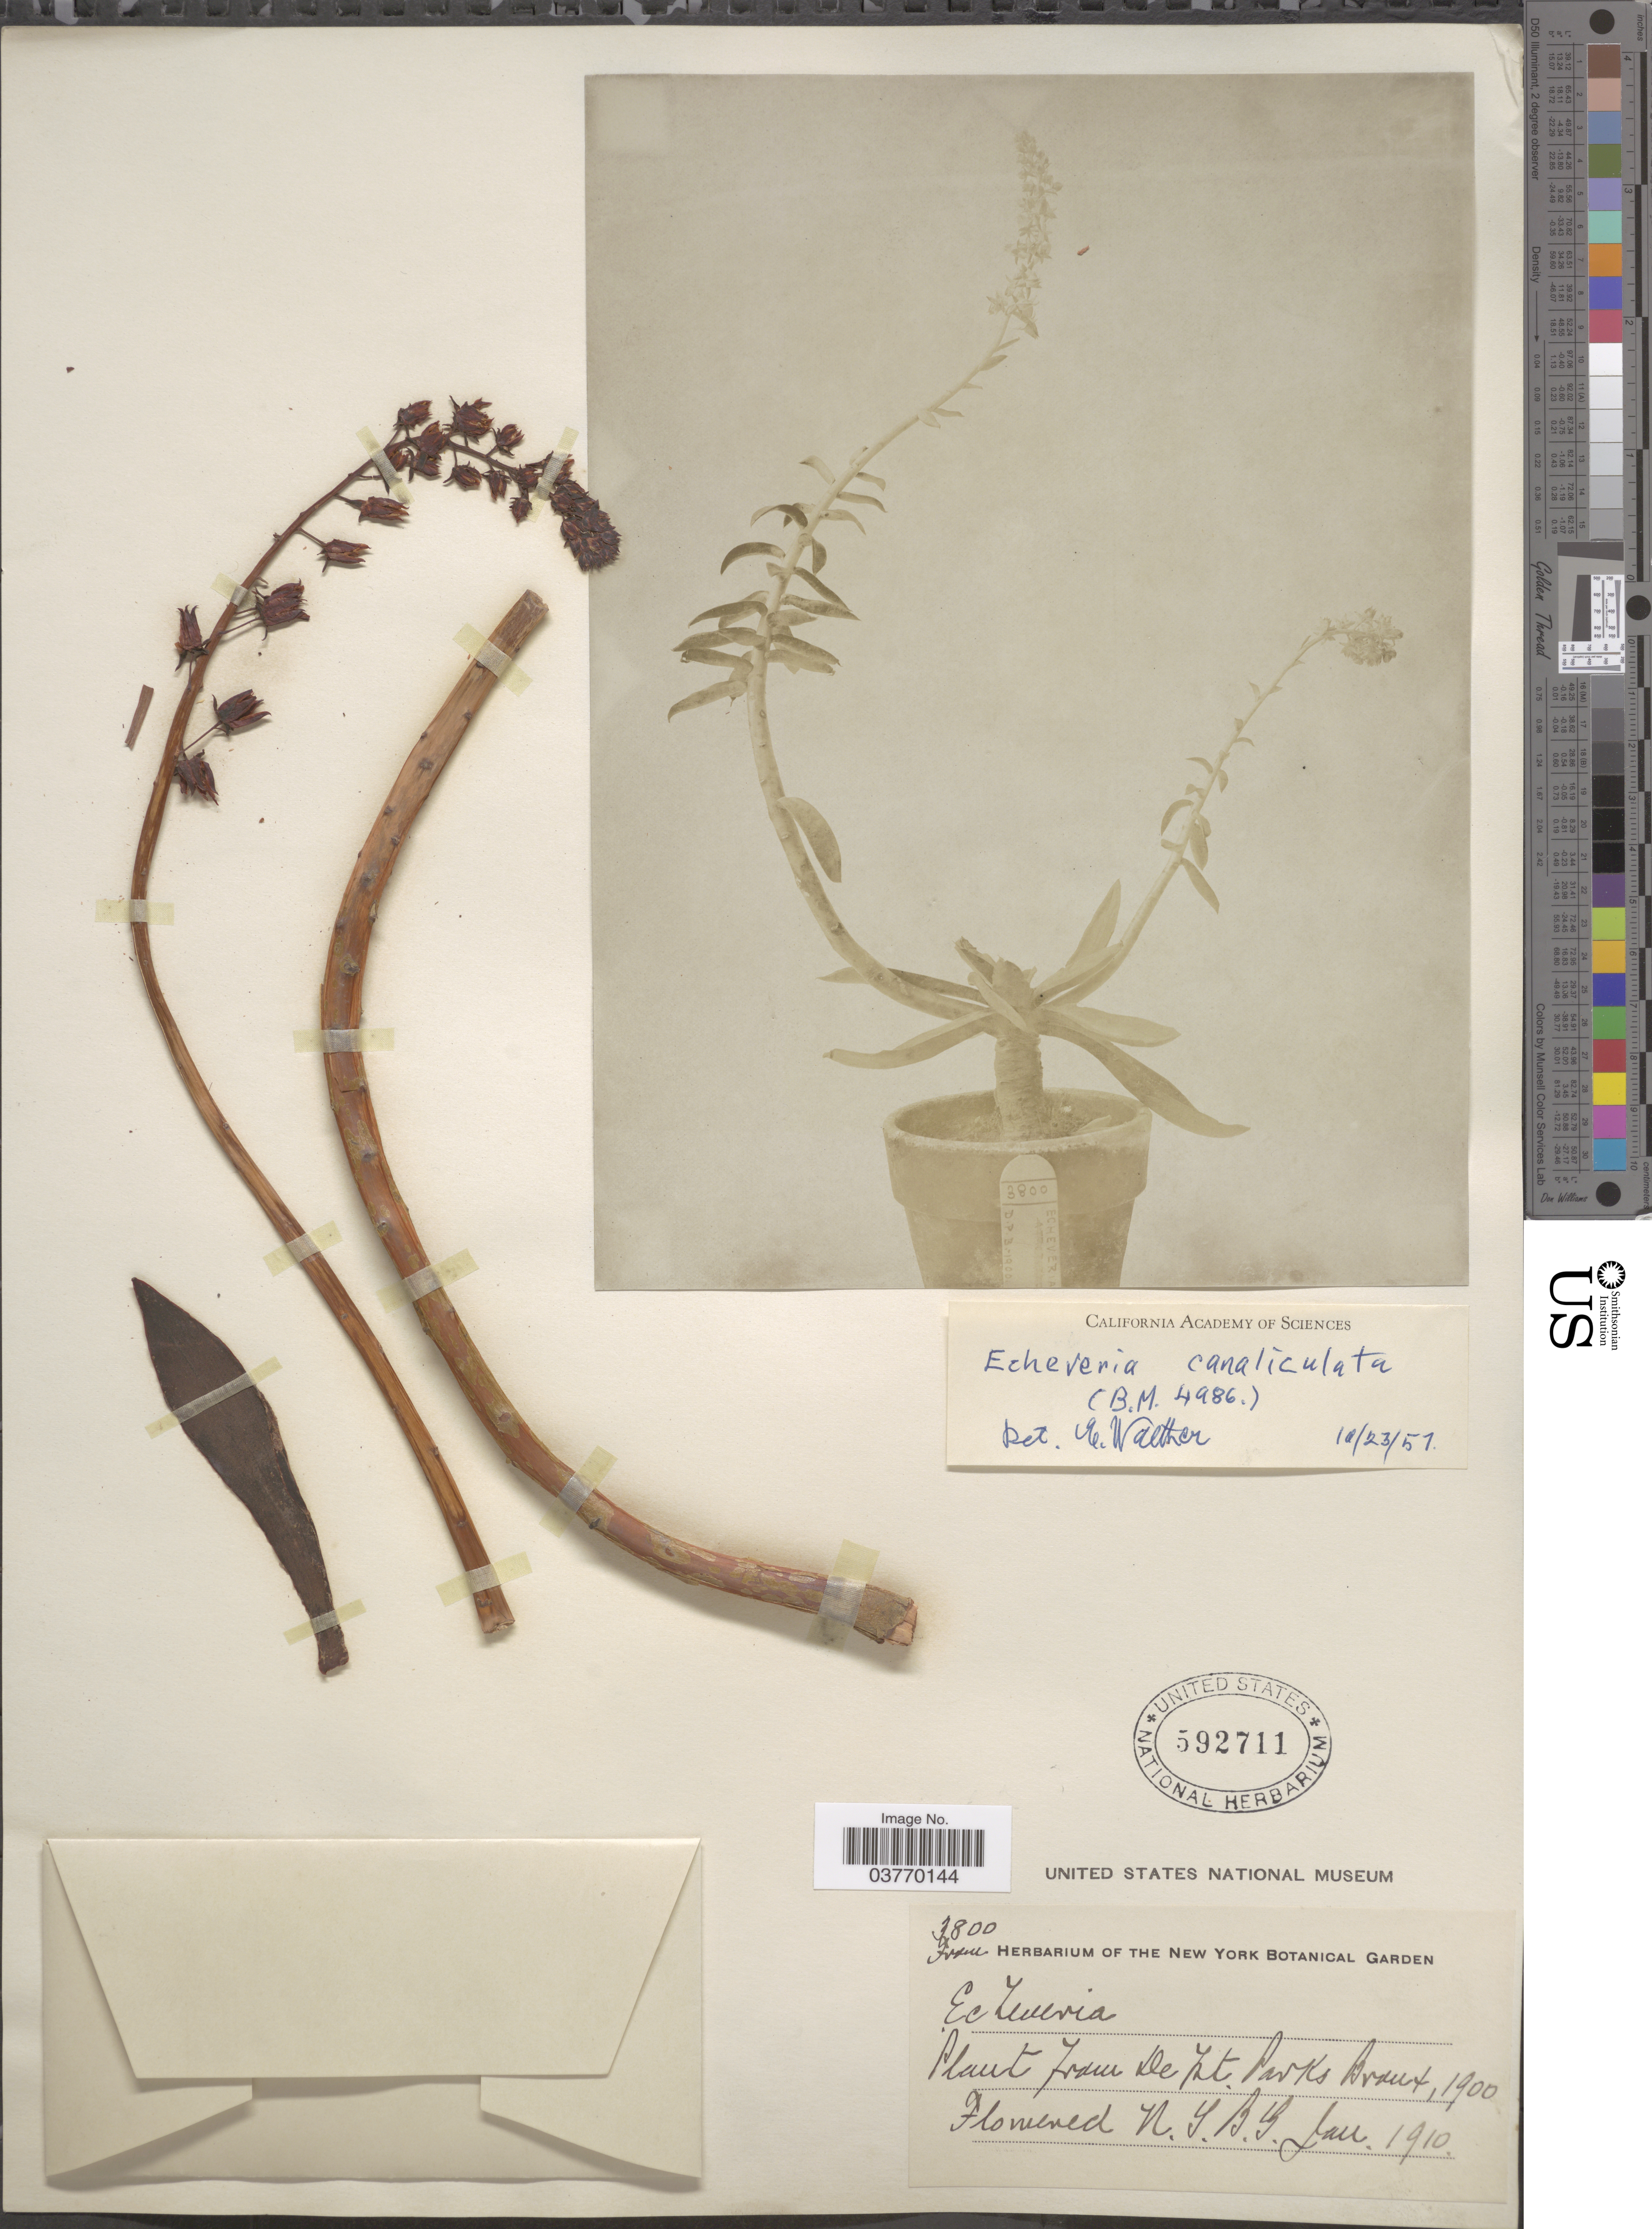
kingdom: Plantae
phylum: Tracheophyta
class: Magnoliopsida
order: Saxifragales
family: Crassulaceae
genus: Echeveria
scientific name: Echeveria canaliculata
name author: Hook. f.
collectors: New York Botanical Garden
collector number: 3800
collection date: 1900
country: United States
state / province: New York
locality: Mt. Parks Braux*.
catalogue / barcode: US 592711